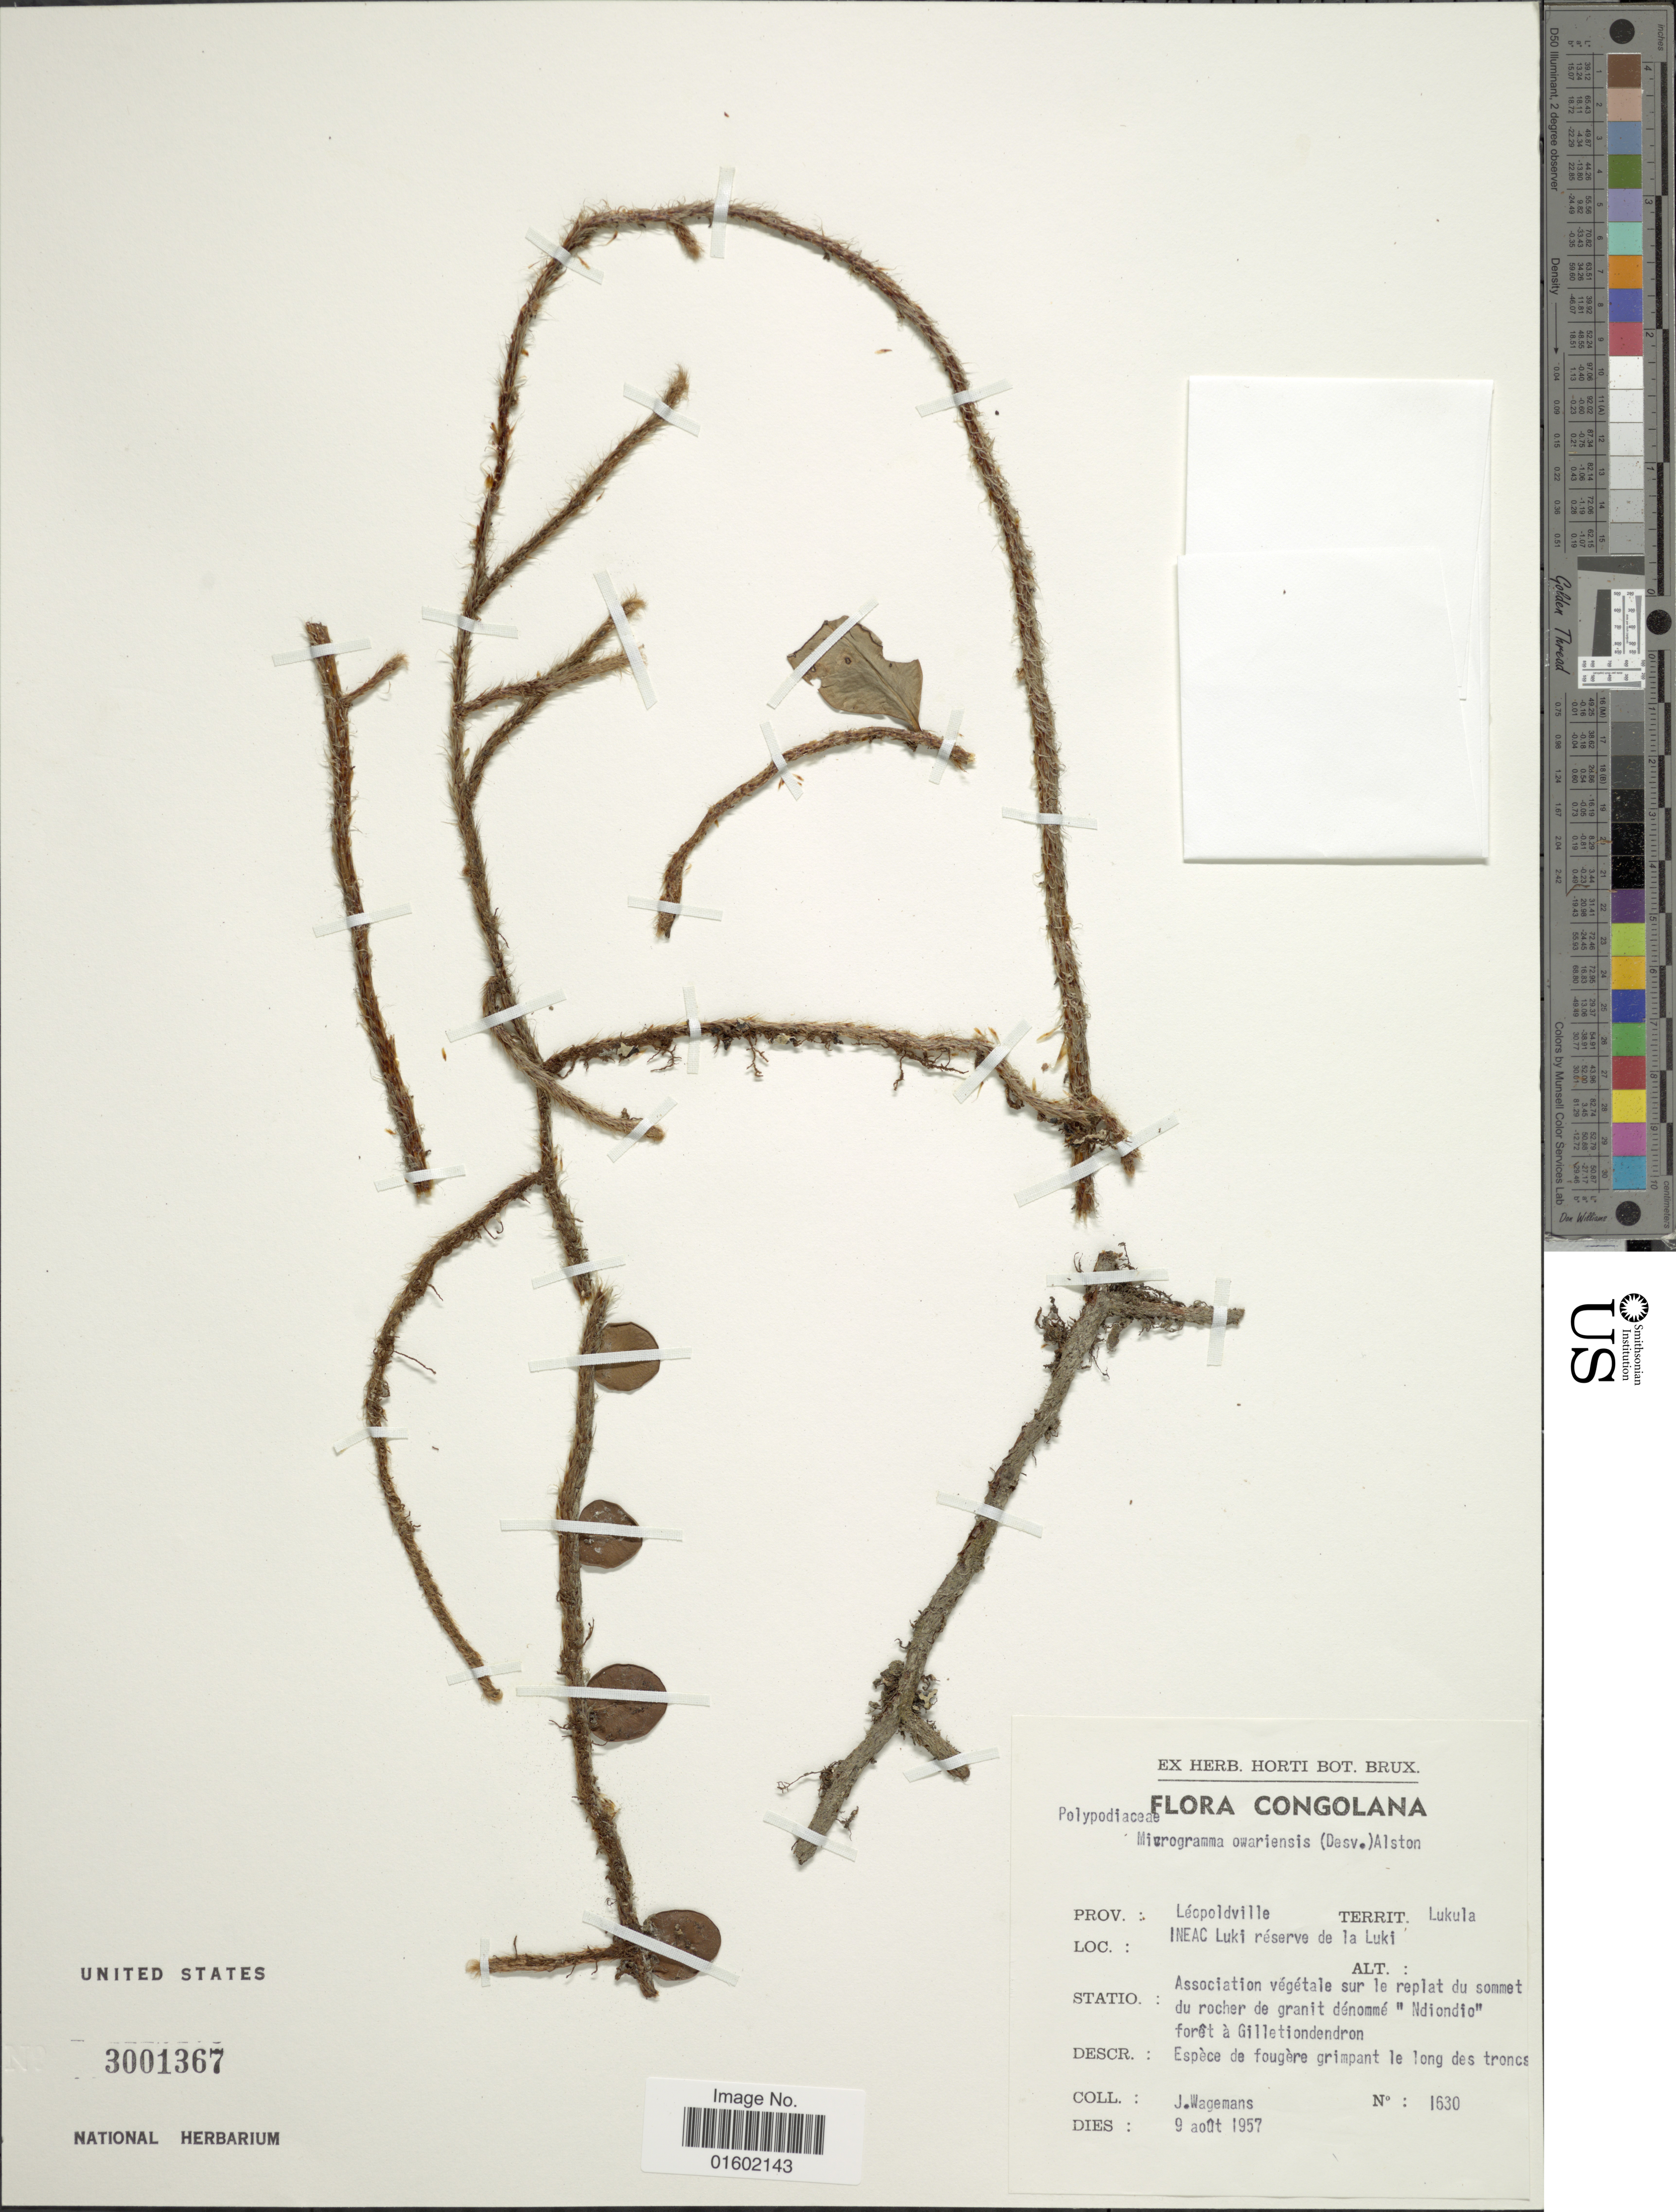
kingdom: Plantae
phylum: Tracheophyta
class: Polypodiopsida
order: Polypodiales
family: Polypodiaceae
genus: Microgramma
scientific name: Microgramma owariensis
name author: (Desv.) Alston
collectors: J. Wagemans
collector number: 1630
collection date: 1957-08-09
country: Congo, Democratic Republic of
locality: Prov: Leopoldville, Territ: Lukula, Loc: INEAC Luki reserve de la luki, Congolana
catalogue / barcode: US 3001367